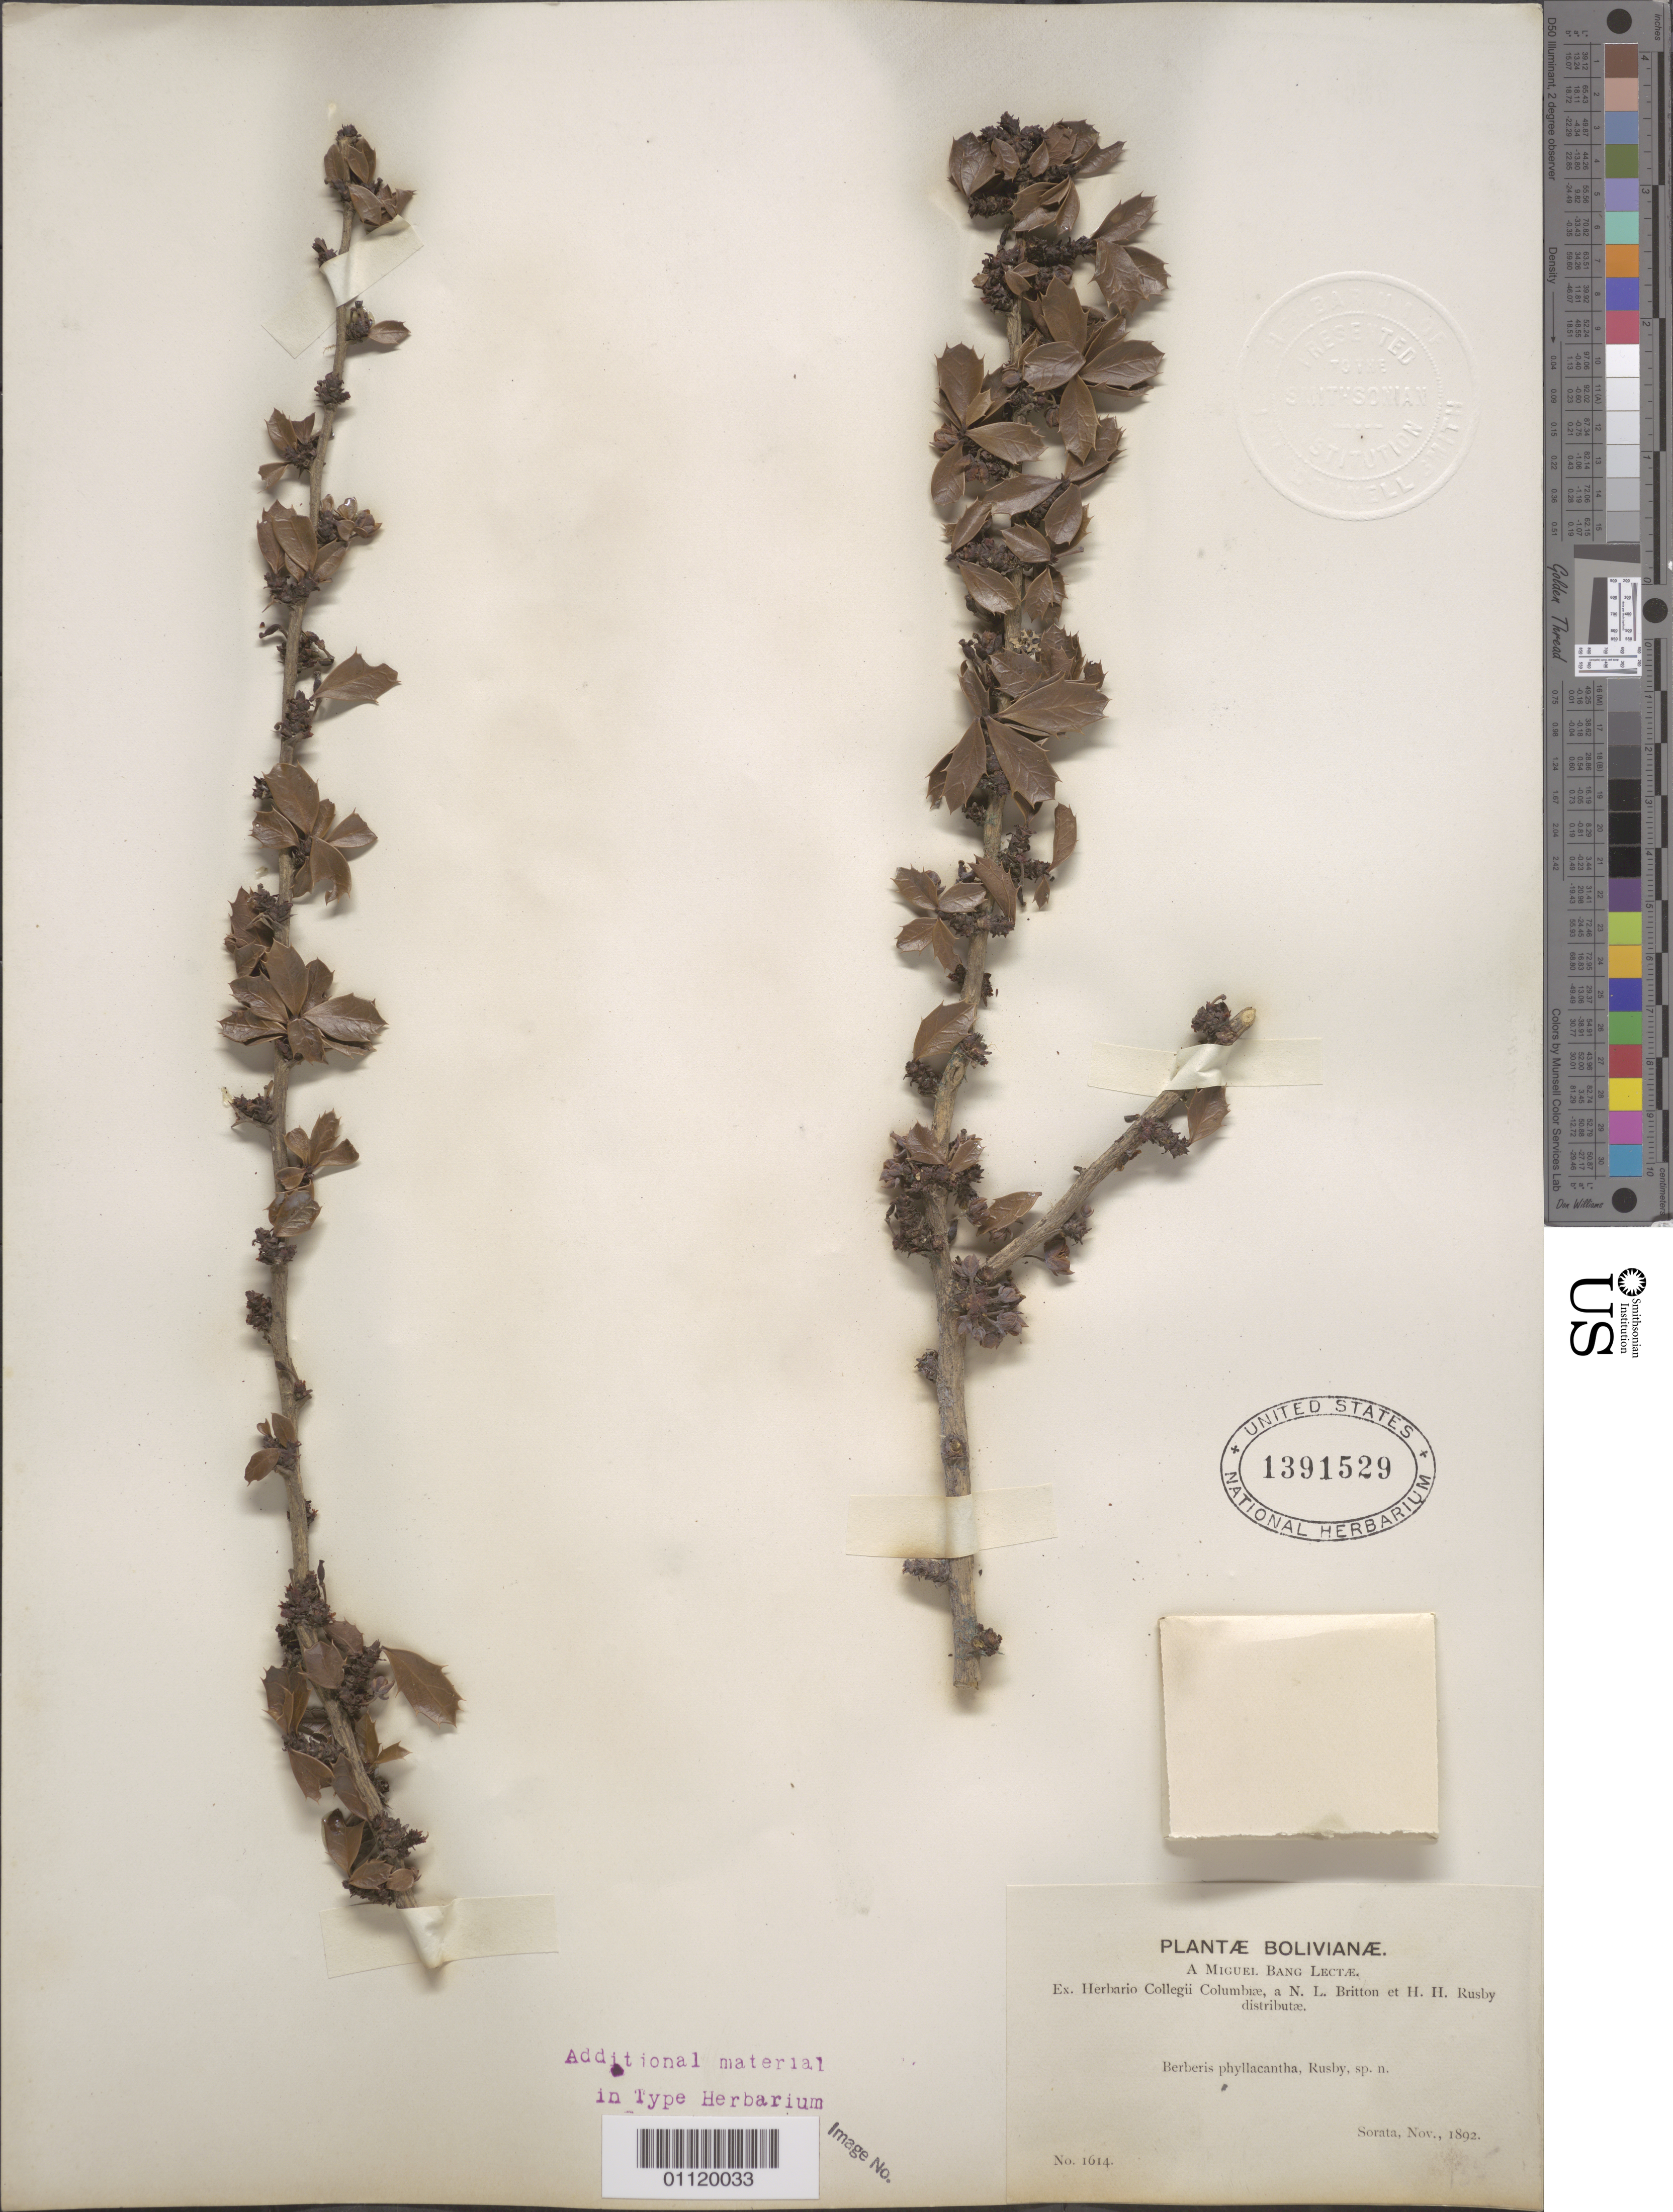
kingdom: Plantae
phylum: Tracheophyta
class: Magnoliopsida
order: Ranunculales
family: Berberidaceae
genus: Berberis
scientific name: Berberis phyllacantha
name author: Rusby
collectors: M. Bang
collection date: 1892-11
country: Bolivia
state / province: La Paz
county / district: Larecaja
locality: Sorata.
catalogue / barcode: US 1391529